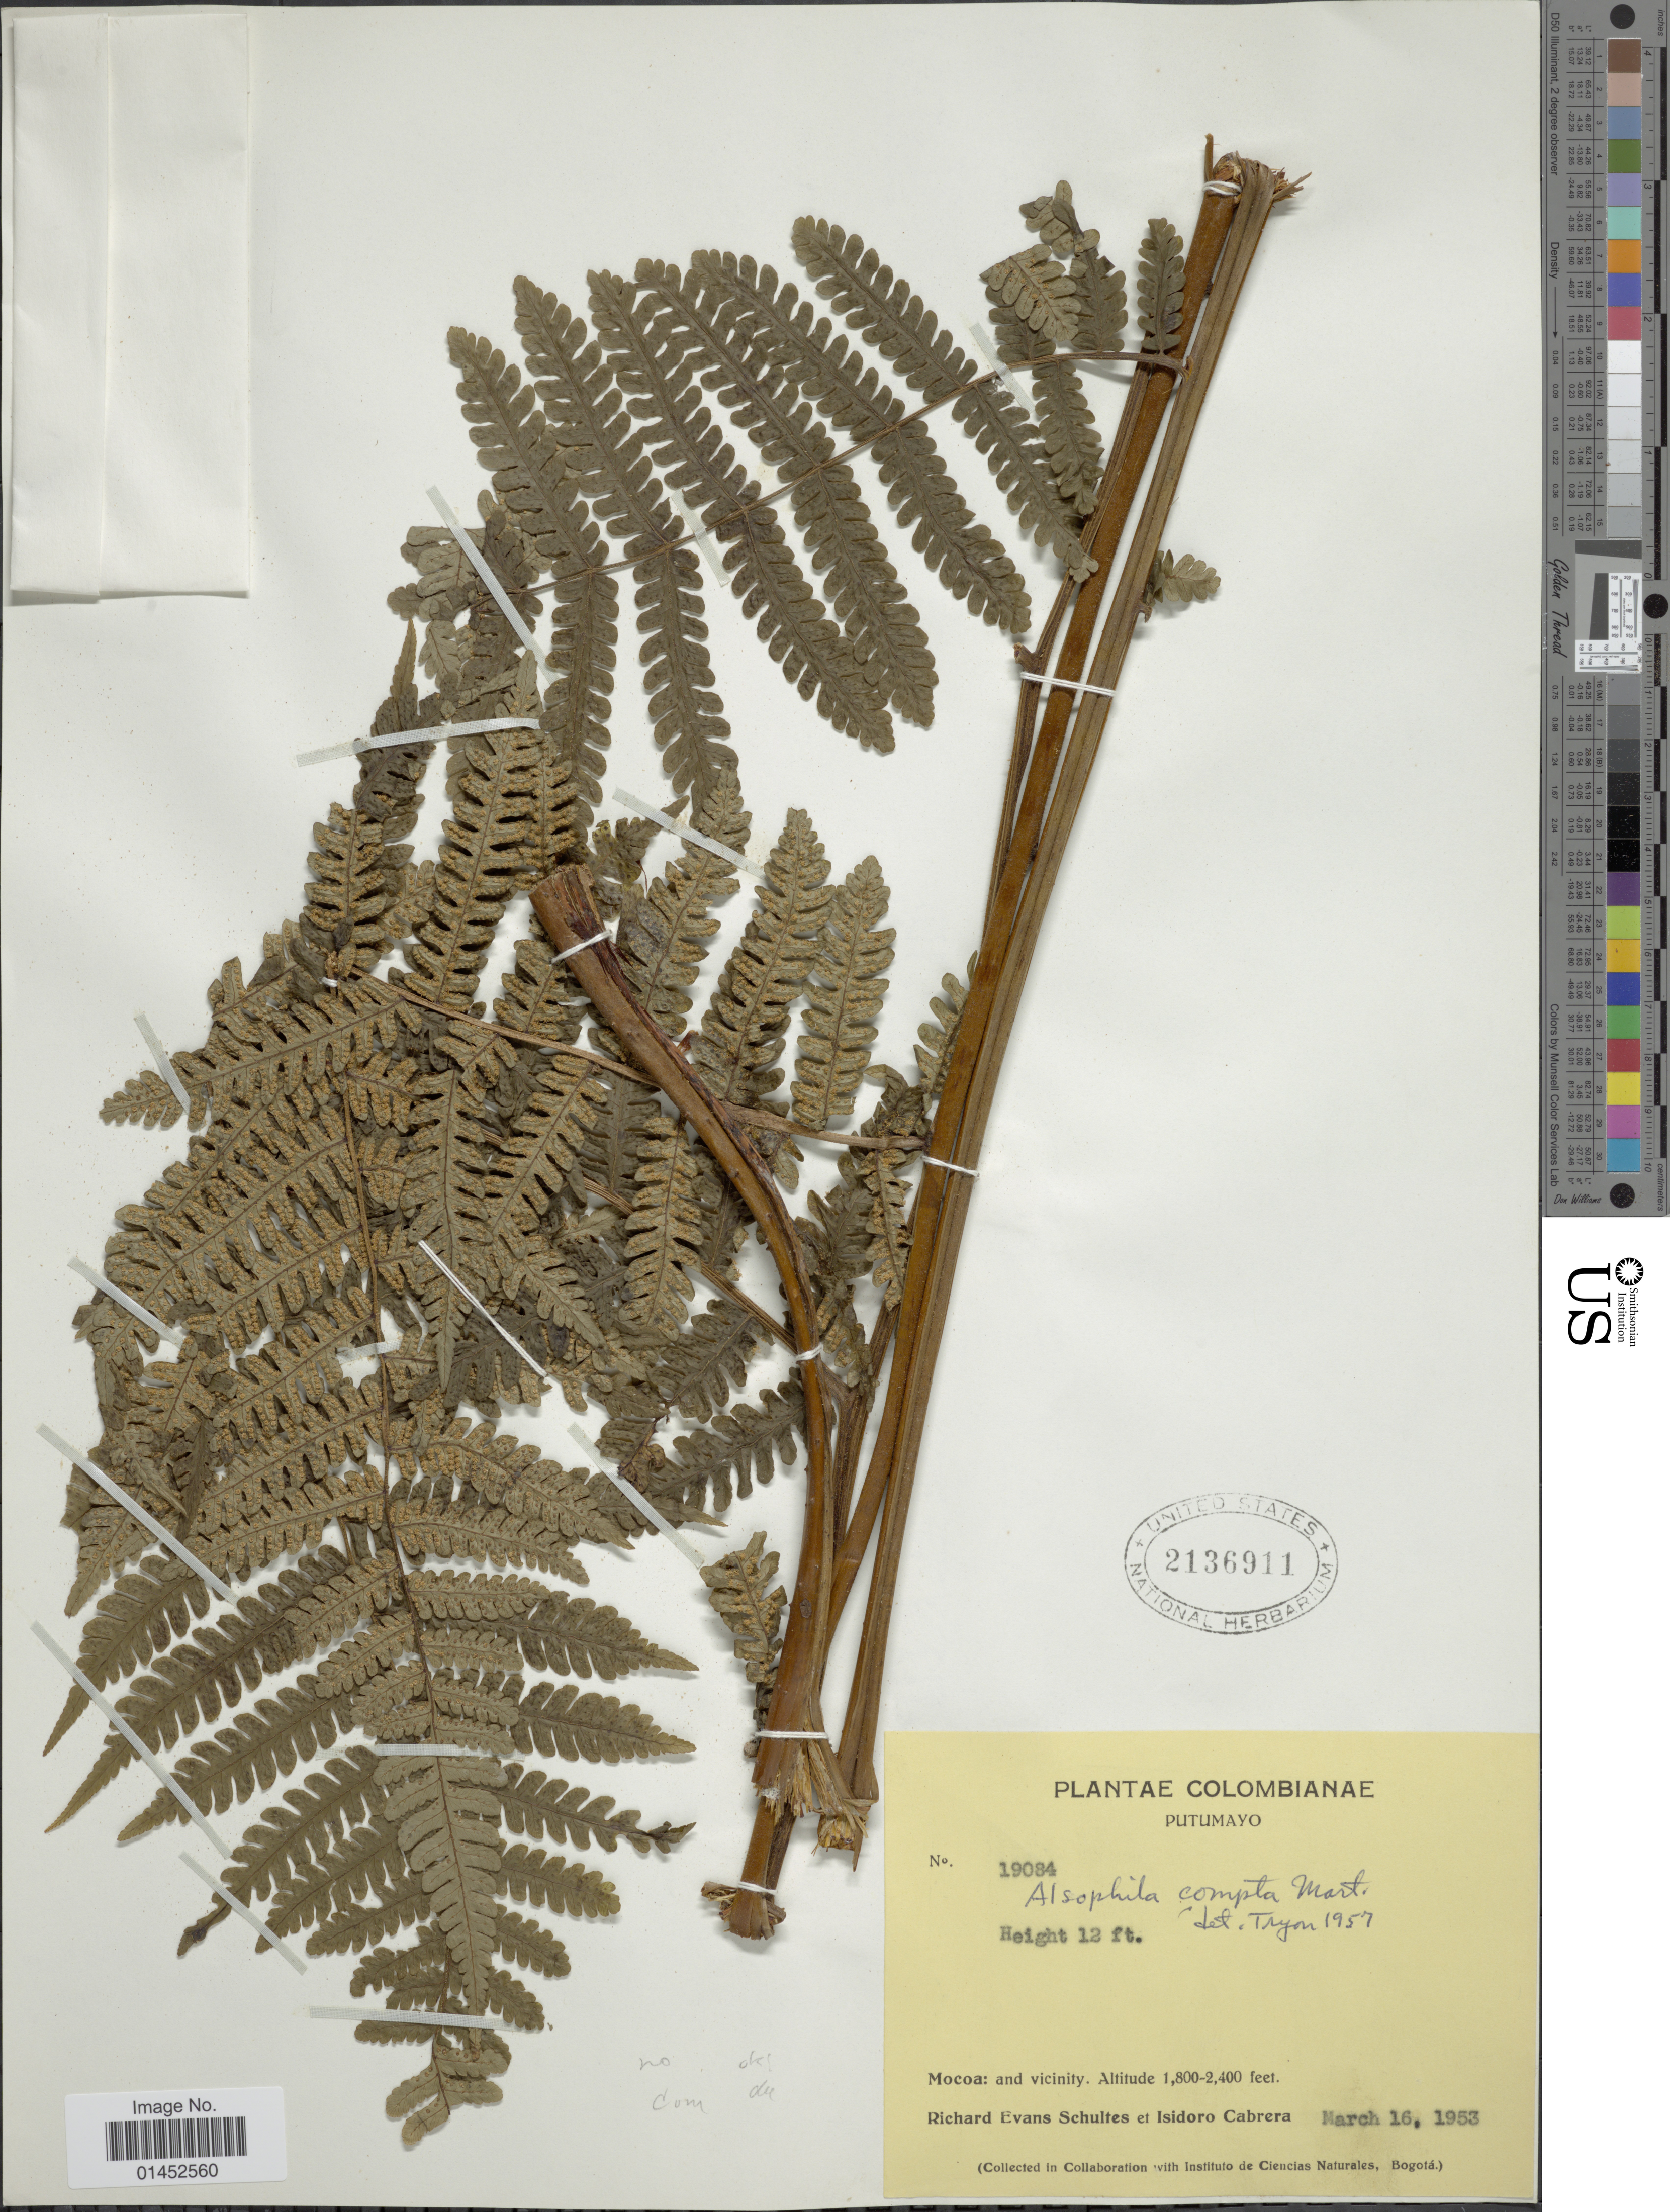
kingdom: Plantae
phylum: Tracheophyta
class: Polypodiopsida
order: Cyatheales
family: Cyatheaceae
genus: Cyathea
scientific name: Cyathea pungens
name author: (Willd.) Domin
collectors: R. E. Schultes & I. Cabrera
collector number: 19084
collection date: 1953-03-16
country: Colombia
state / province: Putumayo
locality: Mocoa: and vicinity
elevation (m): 549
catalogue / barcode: US 2136911